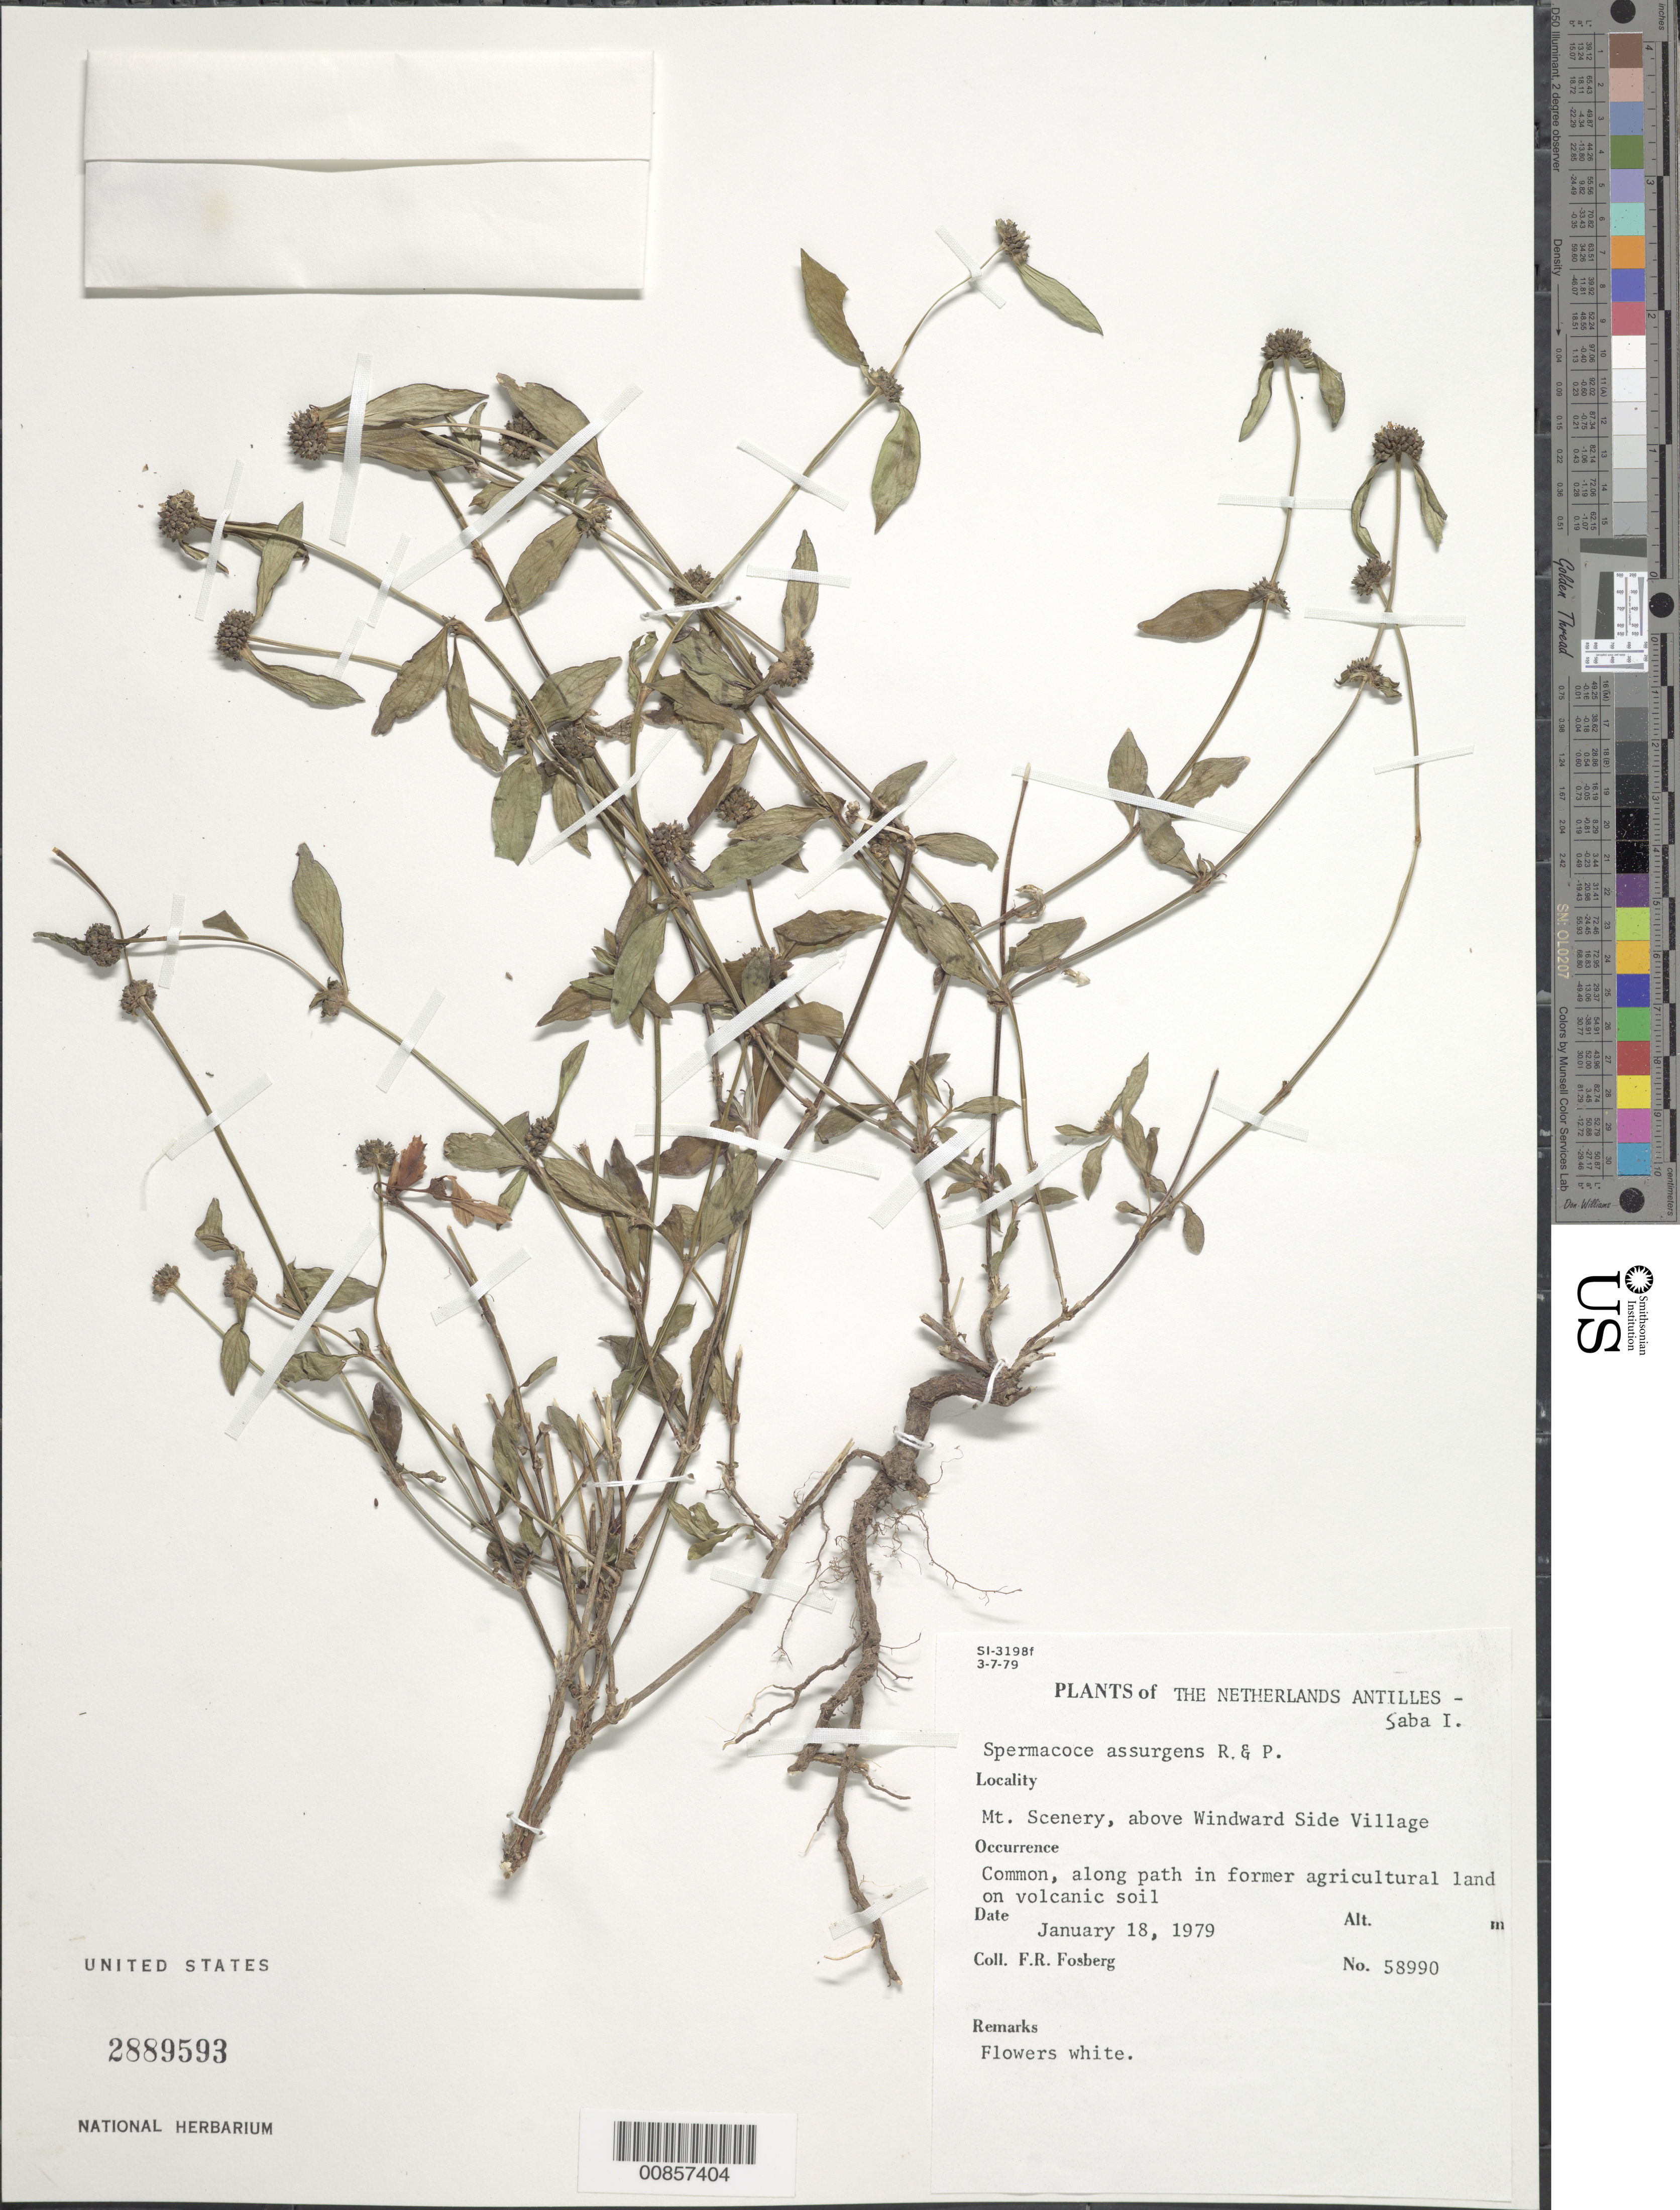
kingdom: Plantae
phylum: Tracheophyta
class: Magnoliopsida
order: Gentianales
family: Rubiaceae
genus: Spermacoce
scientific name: Spermacoce remota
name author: Lam.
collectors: F. R. Fosberg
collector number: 58990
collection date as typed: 18 Jan 1979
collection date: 1979-01-18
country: Netherlands Antilles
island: Saba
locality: Mt. Scenery, above Windward Side Village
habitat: Along path in former agricultural land on volcanic soil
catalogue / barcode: US 2889593